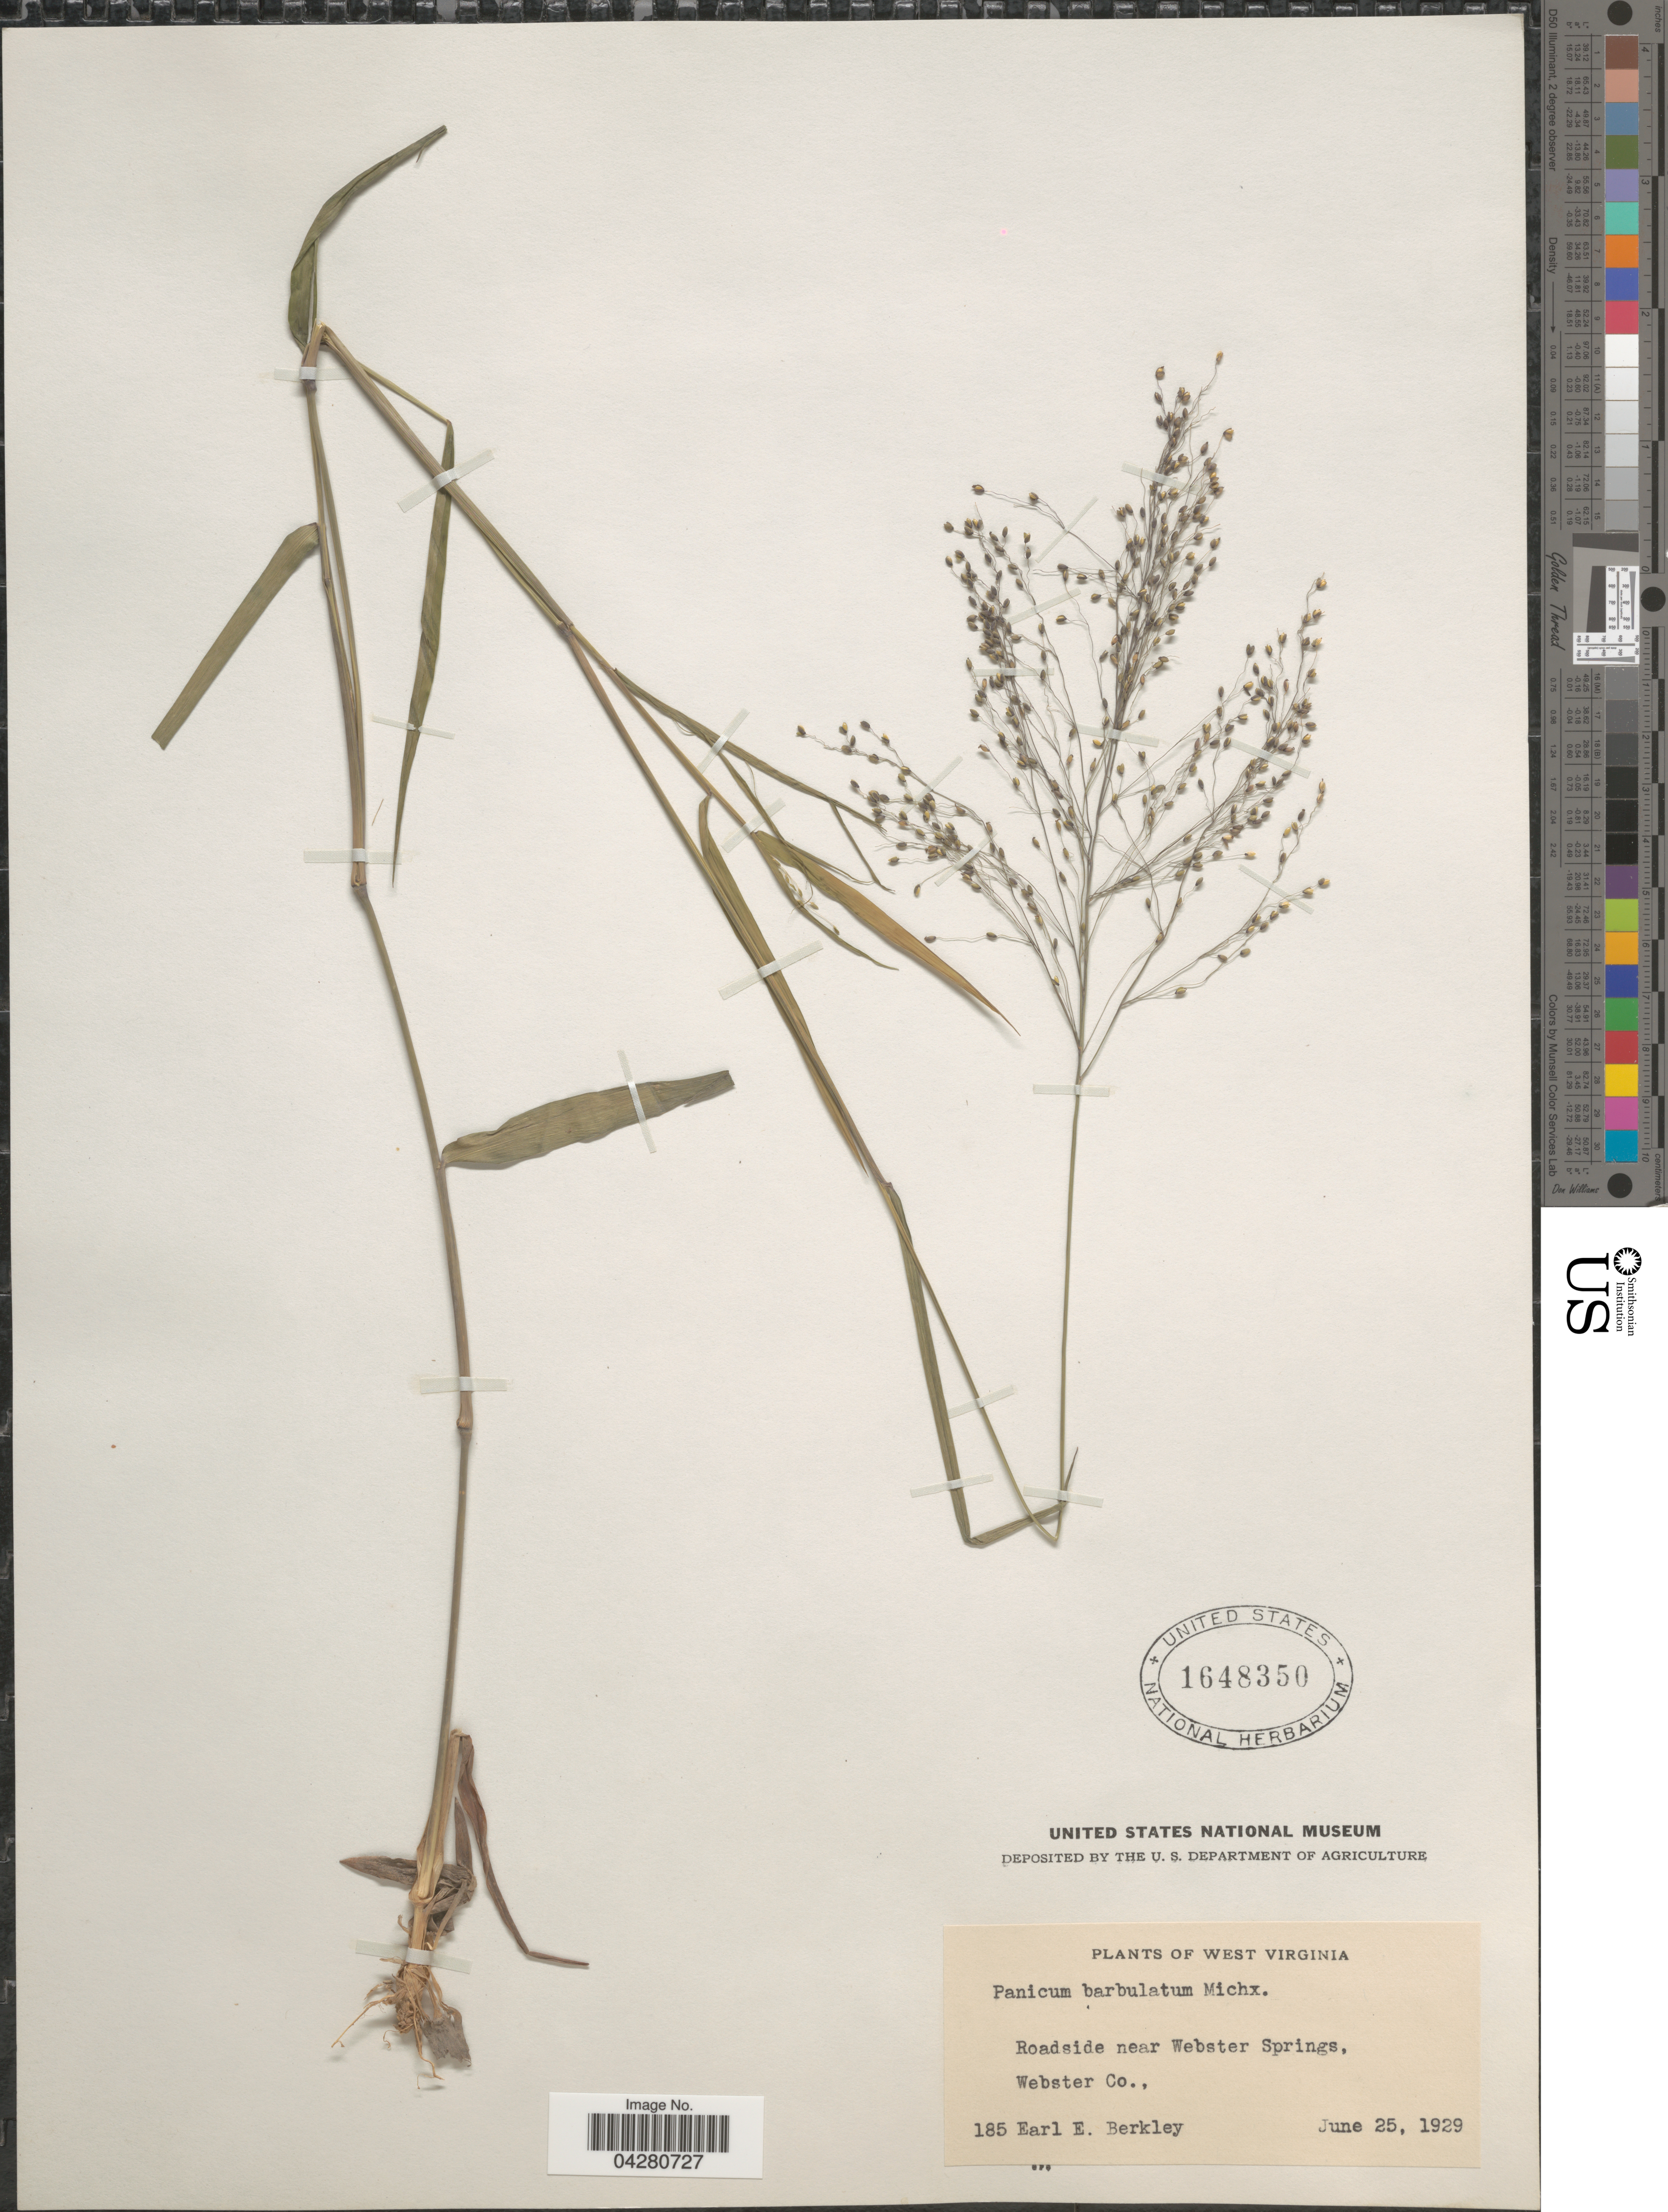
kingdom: Plantae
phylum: Tracheophyta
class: Liliopsida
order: Poales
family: Poaceae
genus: Dichanthelium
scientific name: Dichanthelium dichotomum var. dichotomum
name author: (L.) Gould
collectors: E. Berkley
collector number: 185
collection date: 1929-06-25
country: United States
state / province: West Virginia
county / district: Webster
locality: Roadside near Webster Springs, Webster Co.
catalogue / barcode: US 1648350